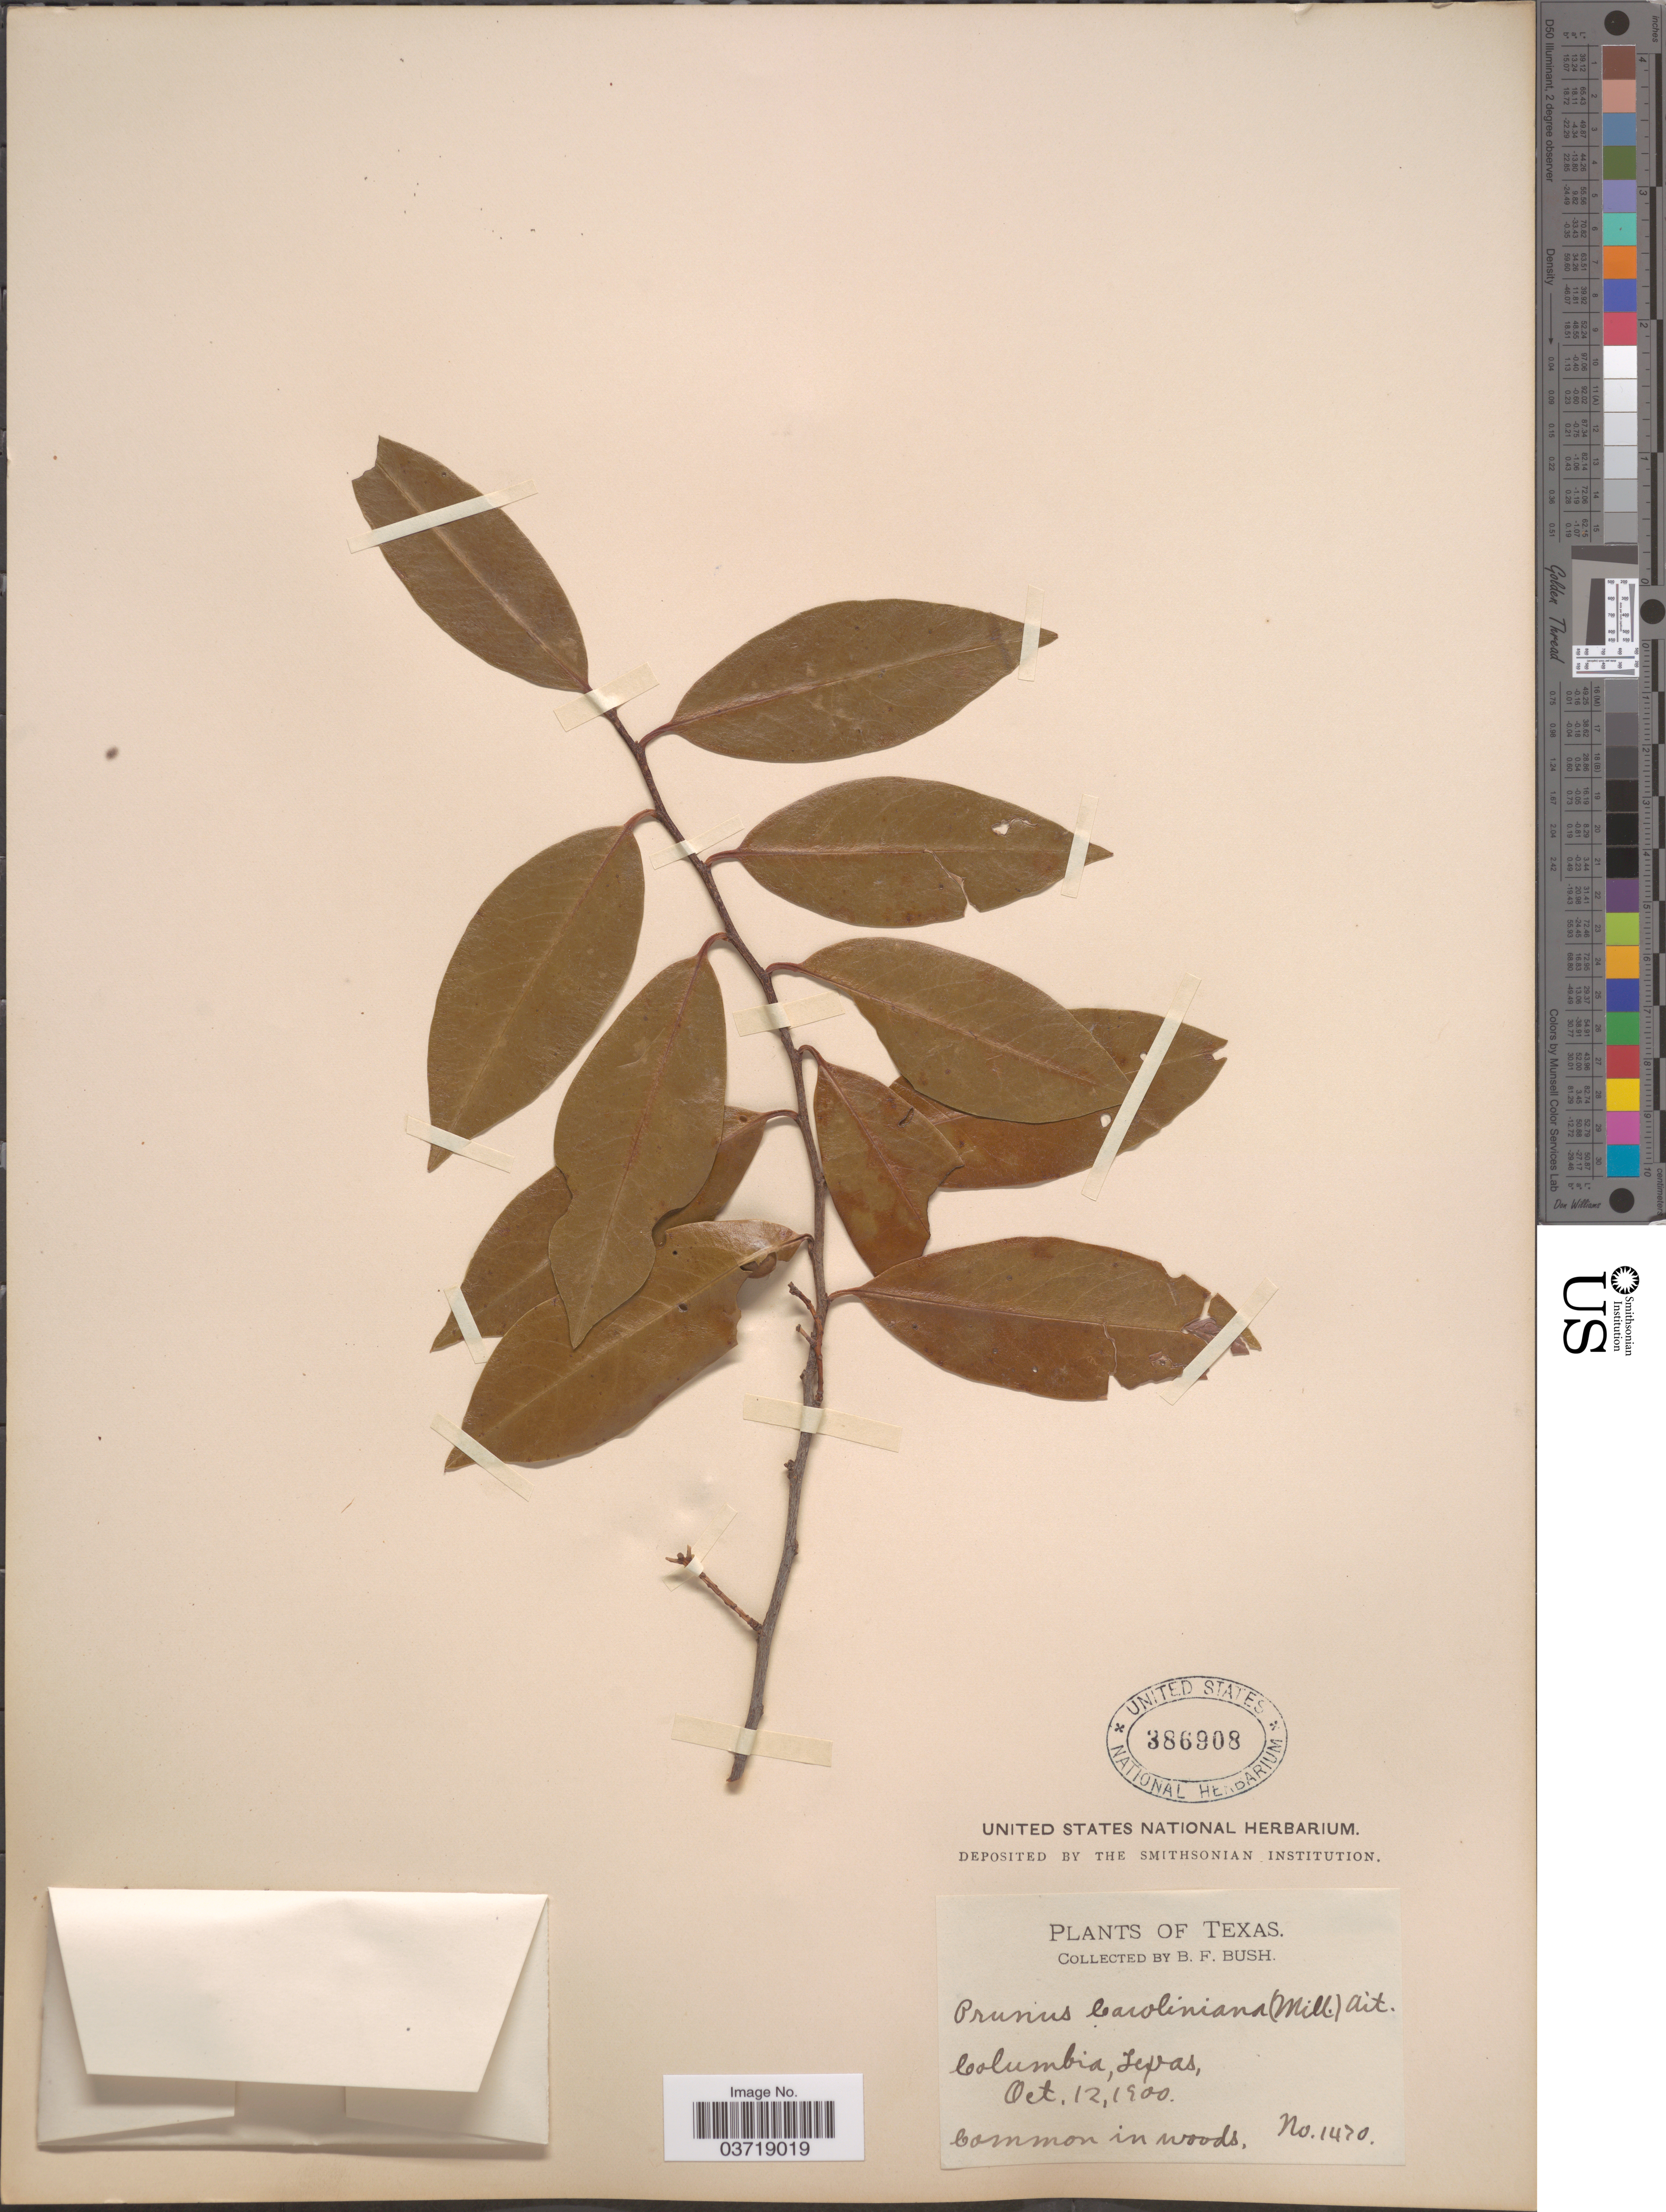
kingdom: Plantae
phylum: Tracheophyta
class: Magnoliopsida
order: Rosales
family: Rosaceae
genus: Prunus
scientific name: Prunus caroliniana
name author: (Mill.) Aiton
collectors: B. F. Bush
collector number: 1470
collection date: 1900-10-12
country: United States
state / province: Texas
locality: Columbia.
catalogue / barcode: US 386908